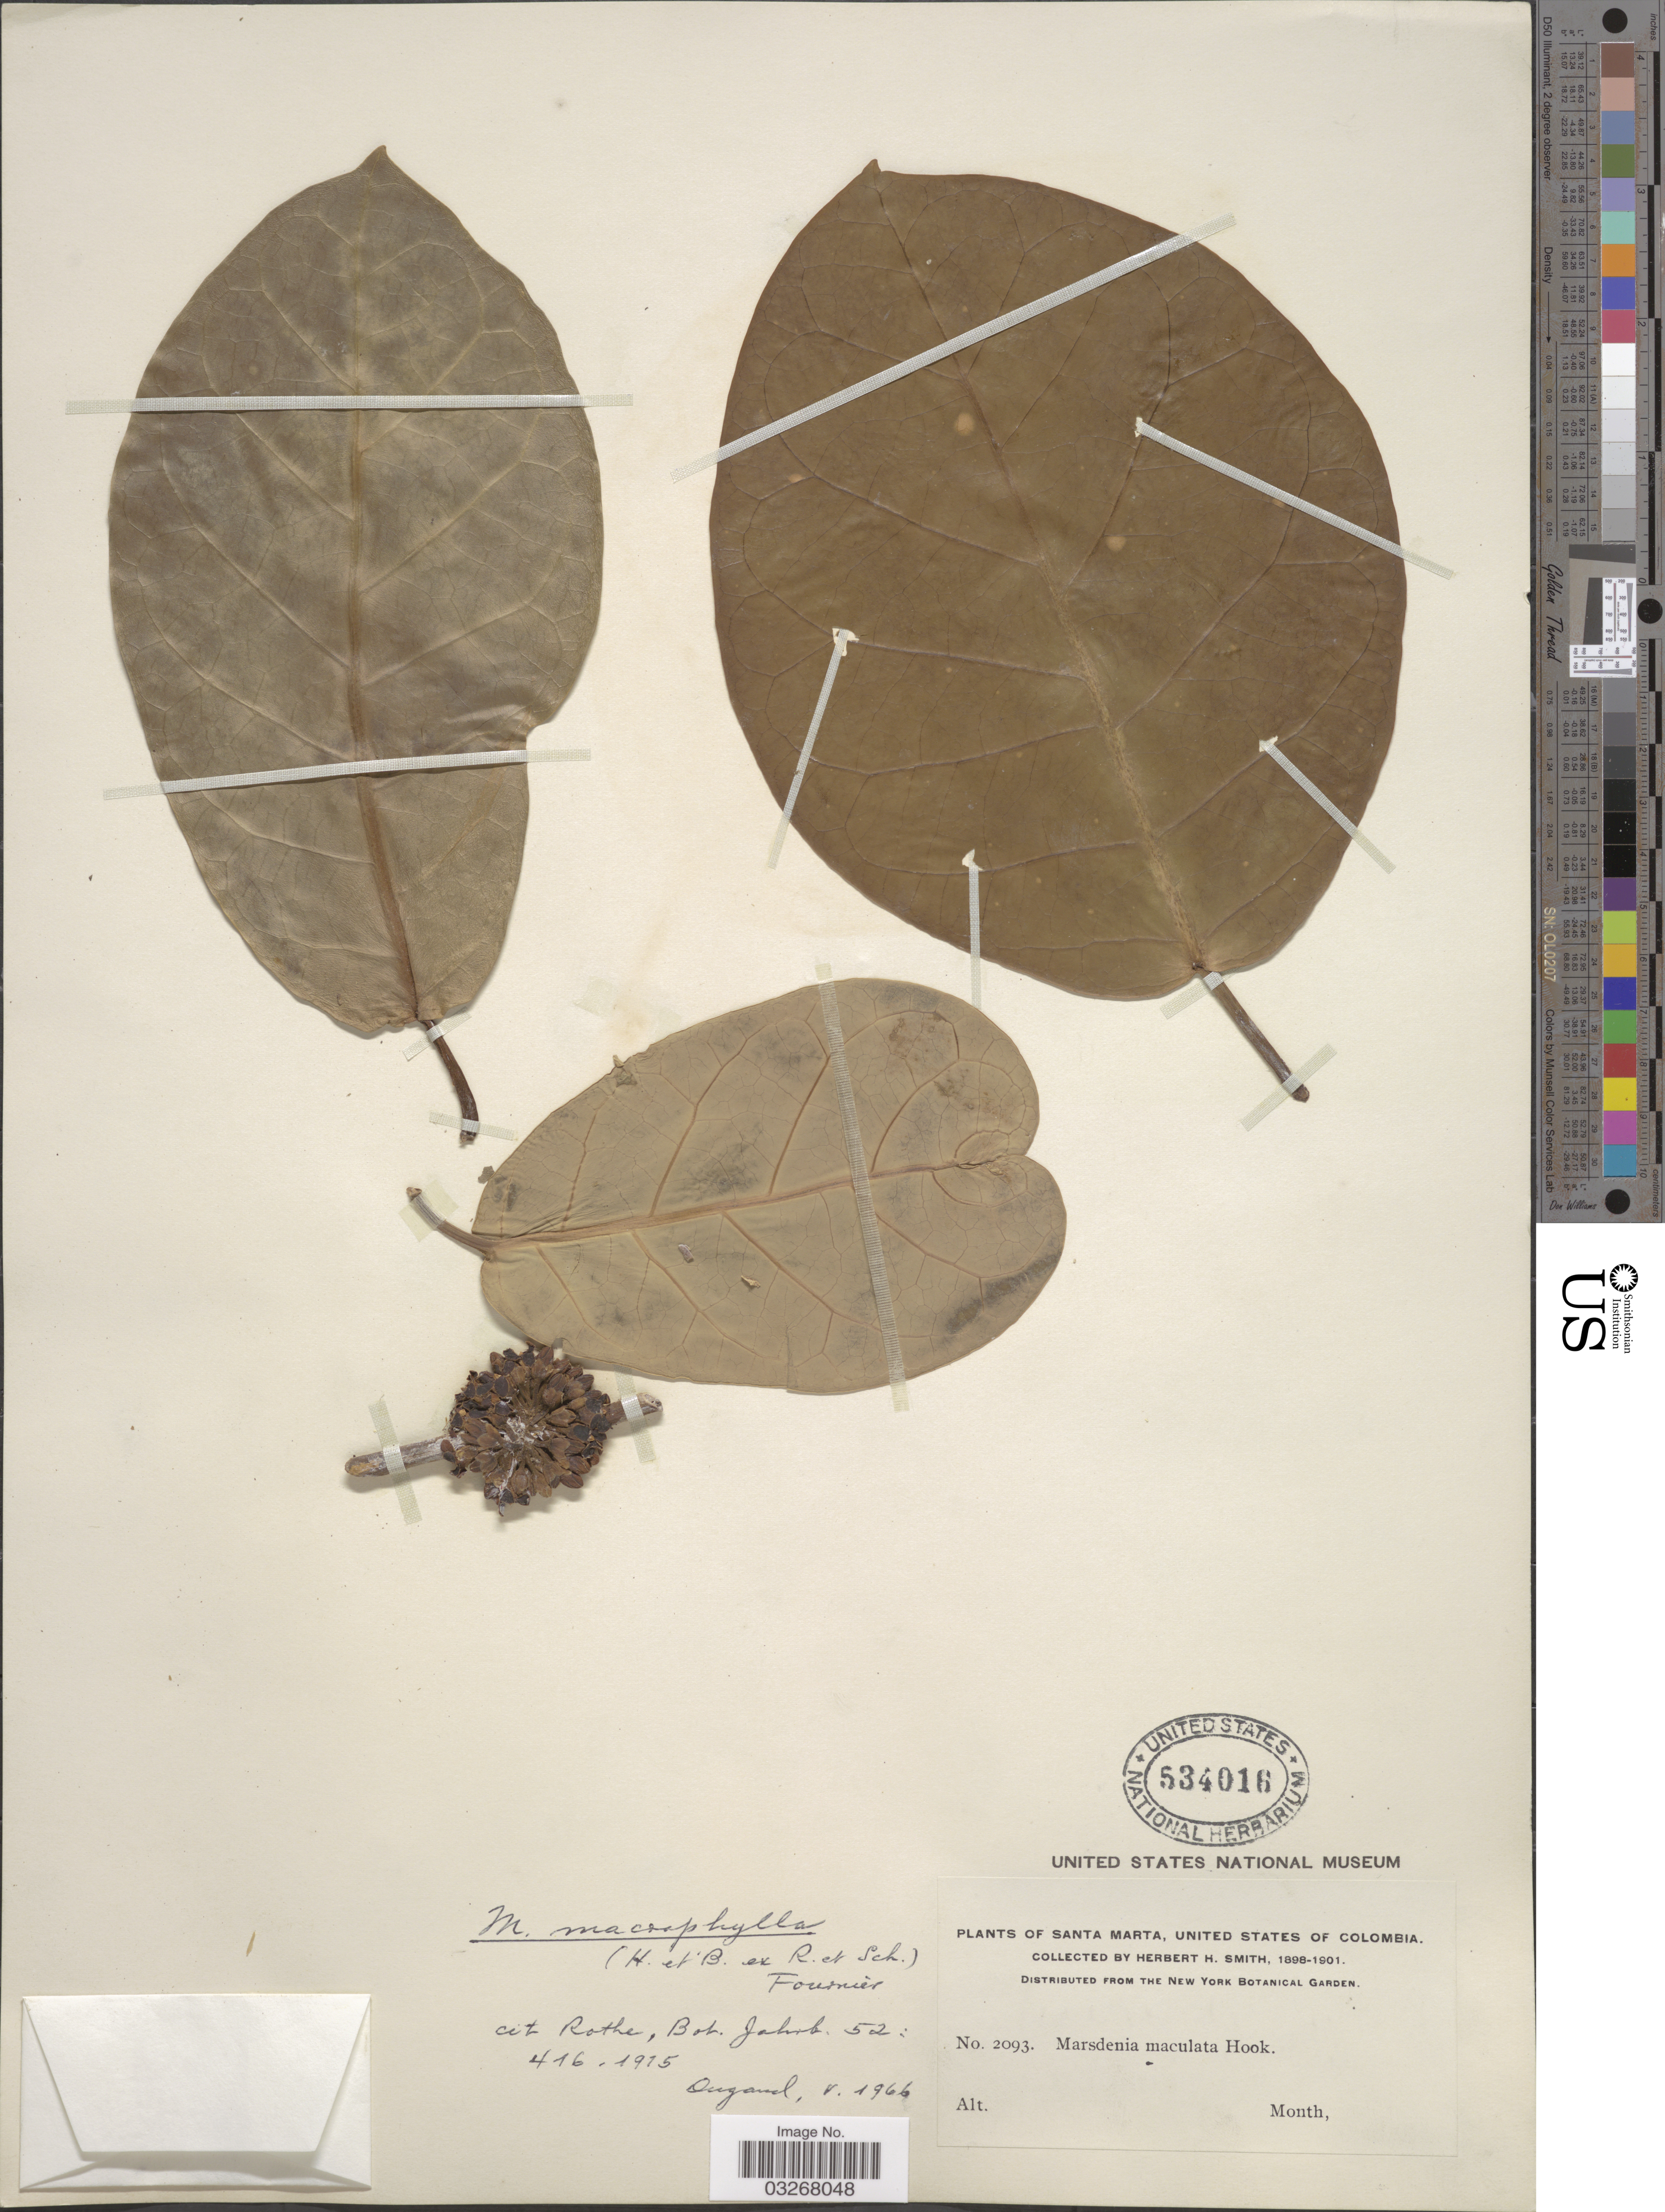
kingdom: Plantae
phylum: Tracheophyta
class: Magnoliopsida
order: Gentianales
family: Apocynaceae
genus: Marsdenia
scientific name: Marsdenia macrophylla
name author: (Humb. & Bonpl. ex Schult.) E. Fourn.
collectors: Herbert H. Smith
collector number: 2093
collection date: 1898/1901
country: Colombia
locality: Santa Marta, United States of Colombia.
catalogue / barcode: US 534016